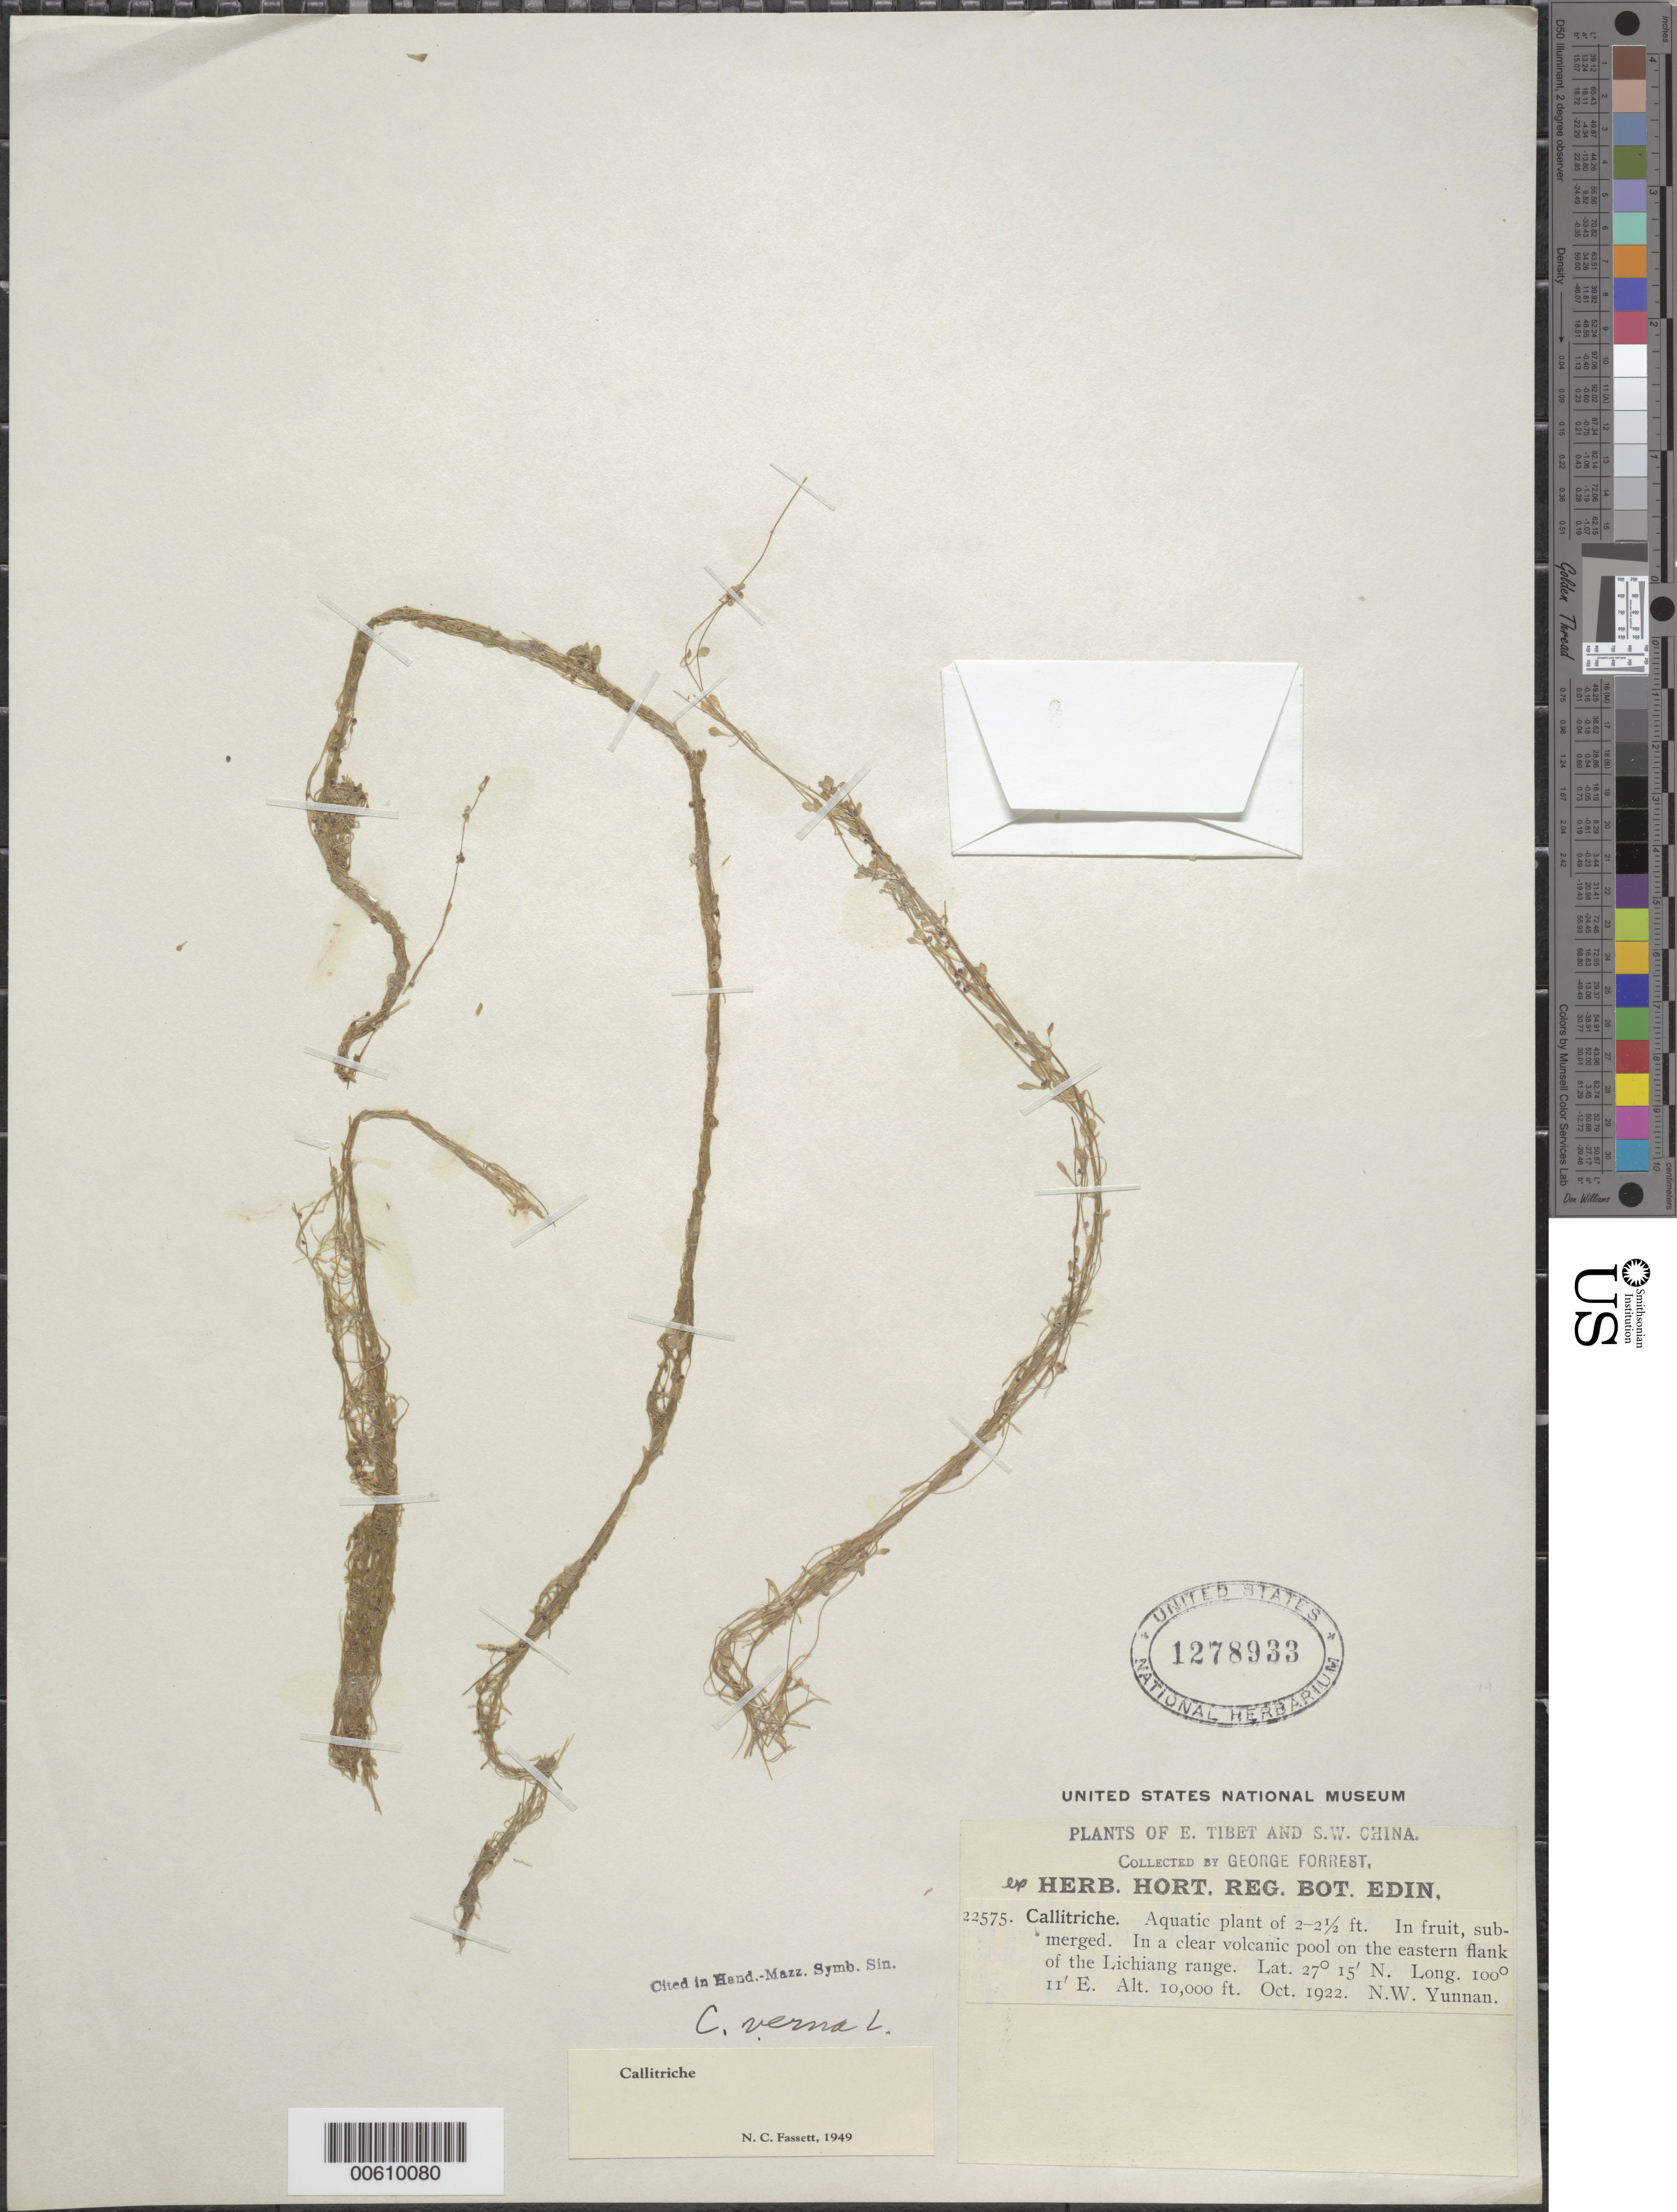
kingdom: Plantae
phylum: Tracheophyta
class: Magnoliopsida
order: Lamiales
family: Plantaginaceae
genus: Callitriche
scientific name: Callitriche verna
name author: L.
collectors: G. Forrest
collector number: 22575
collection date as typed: Oct 1922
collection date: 1922-10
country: China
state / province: Yunnan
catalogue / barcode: US 1278933